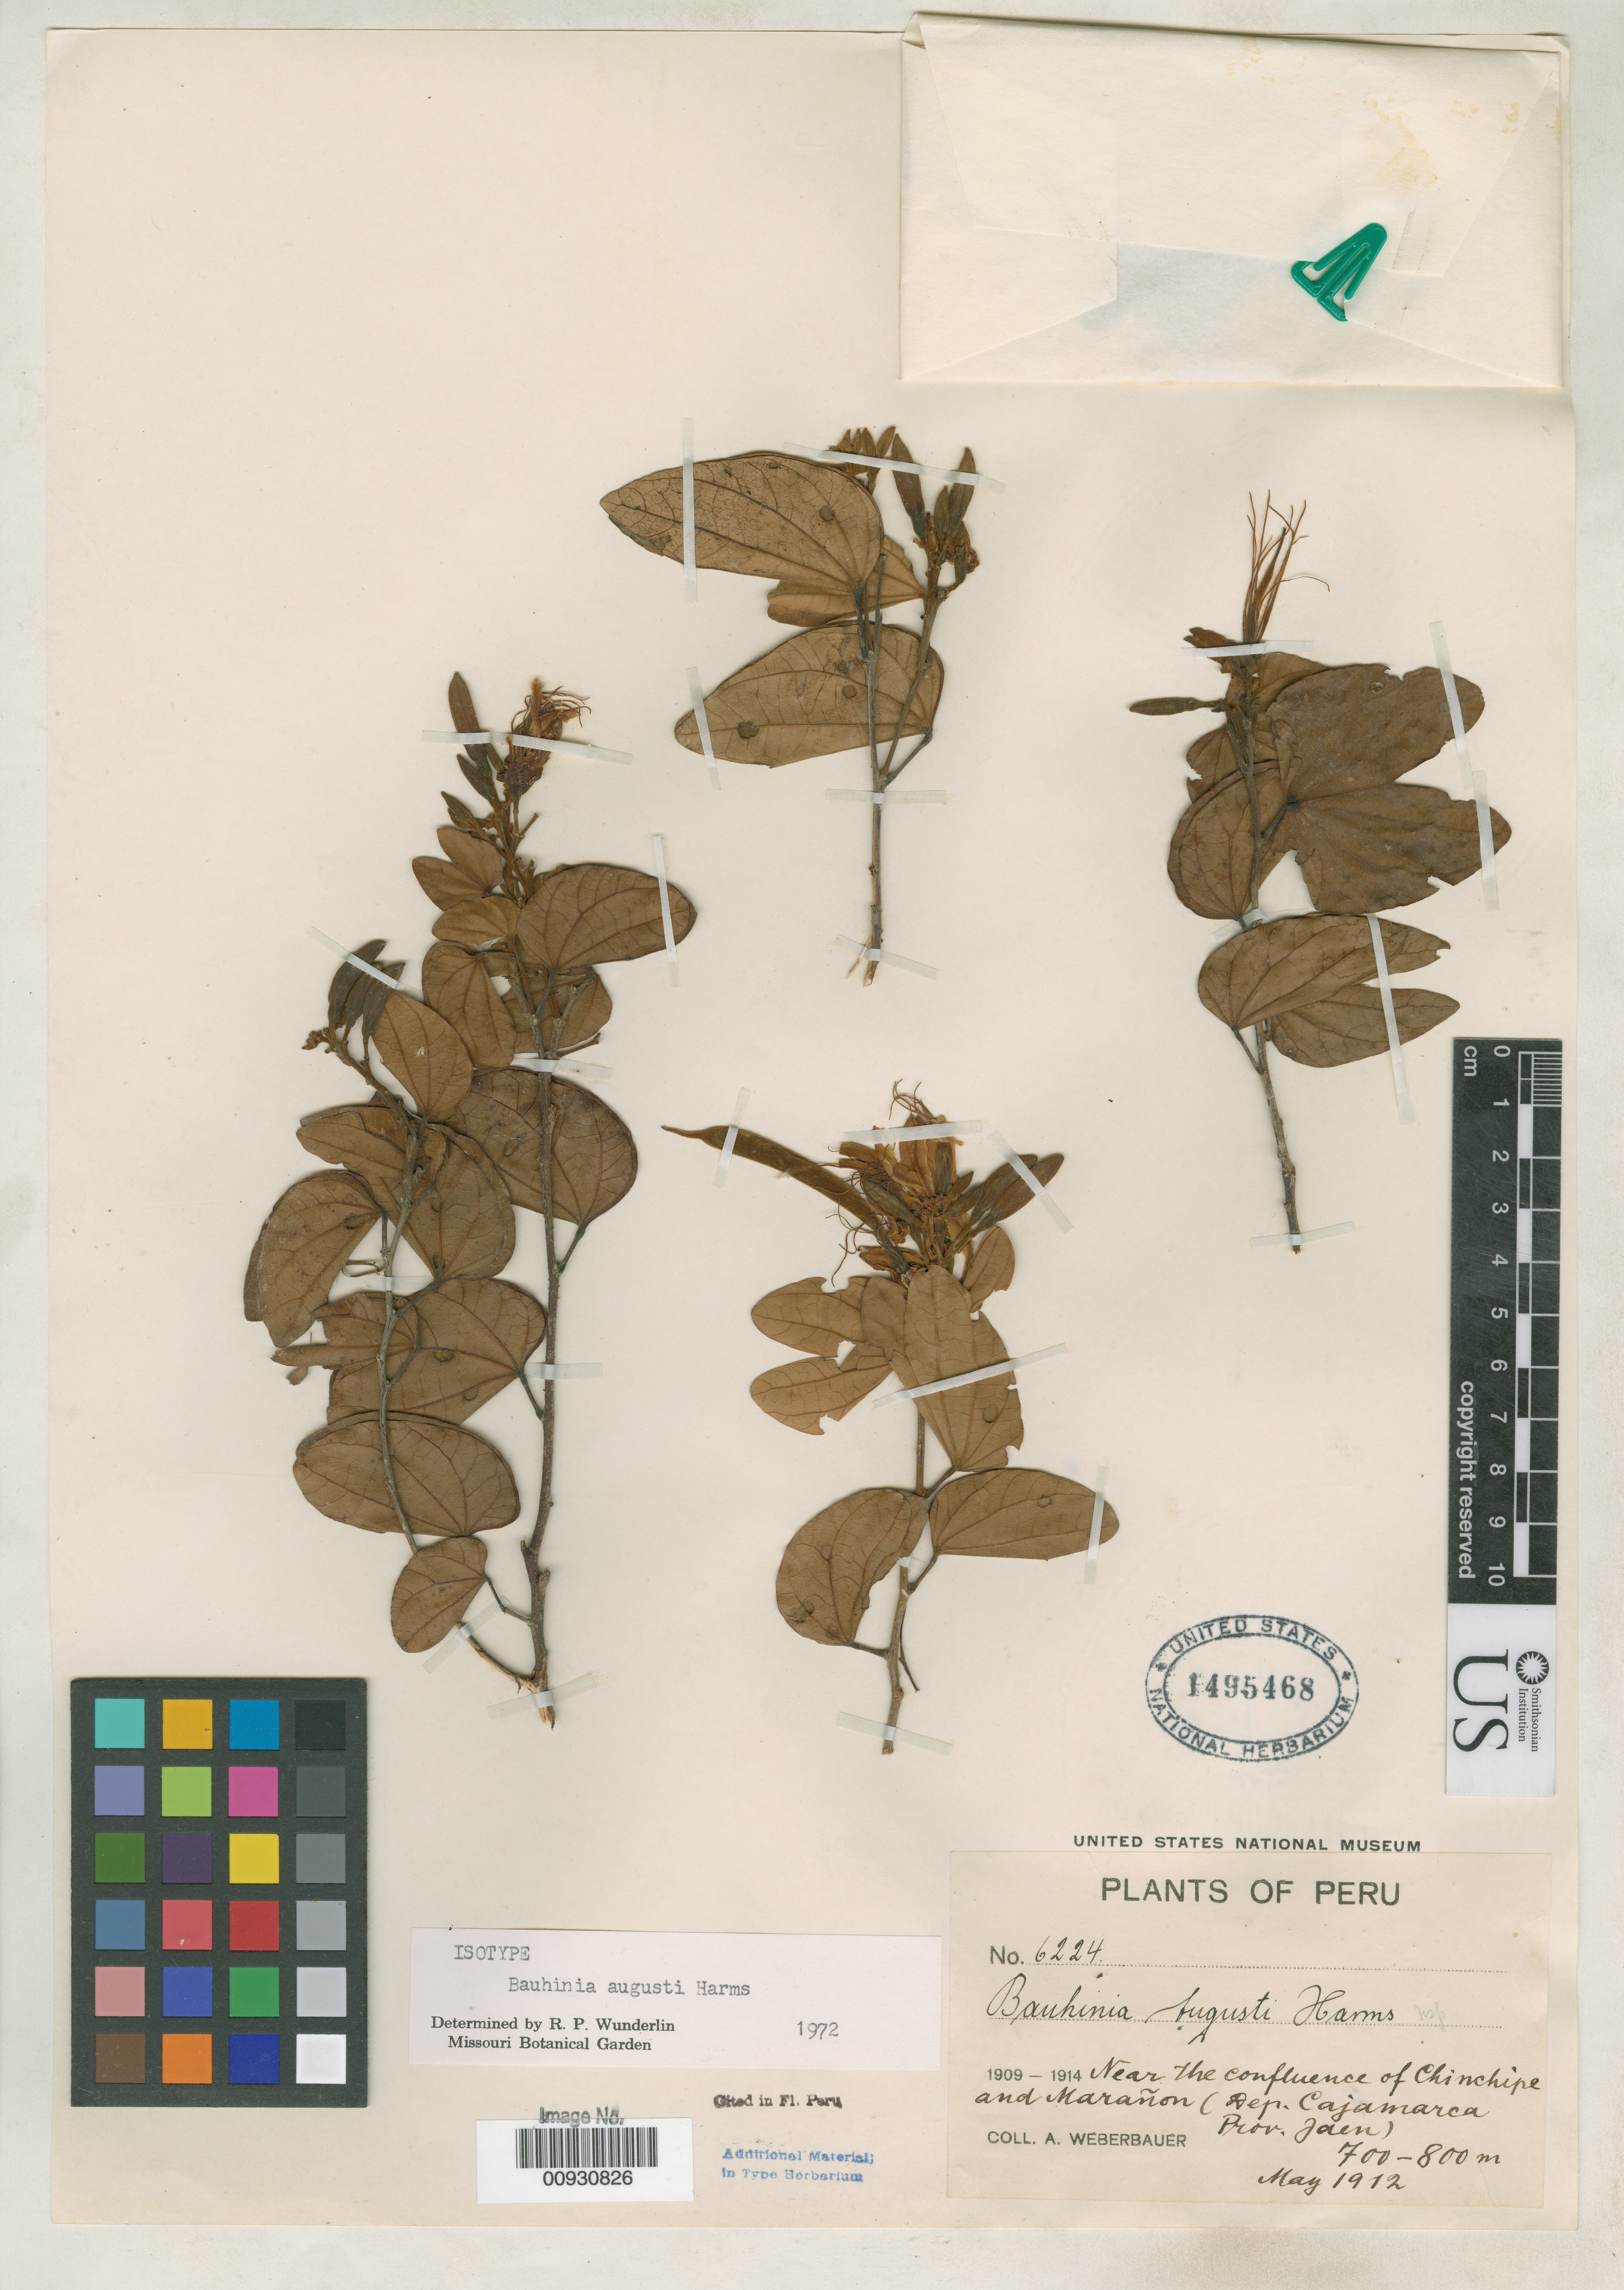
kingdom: Plantae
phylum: Tracheophyta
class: Magnoliopsida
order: Fabales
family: Fabaceae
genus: Bauhinia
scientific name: Bauhinia augustii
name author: Harms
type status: Isotype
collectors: A. Weberbauer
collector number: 6224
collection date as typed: May 1912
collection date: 1912-05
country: Peru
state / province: Cajamarca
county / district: Jaén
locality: Chinchipe, Marañon.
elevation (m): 700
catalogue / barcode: US 1495468